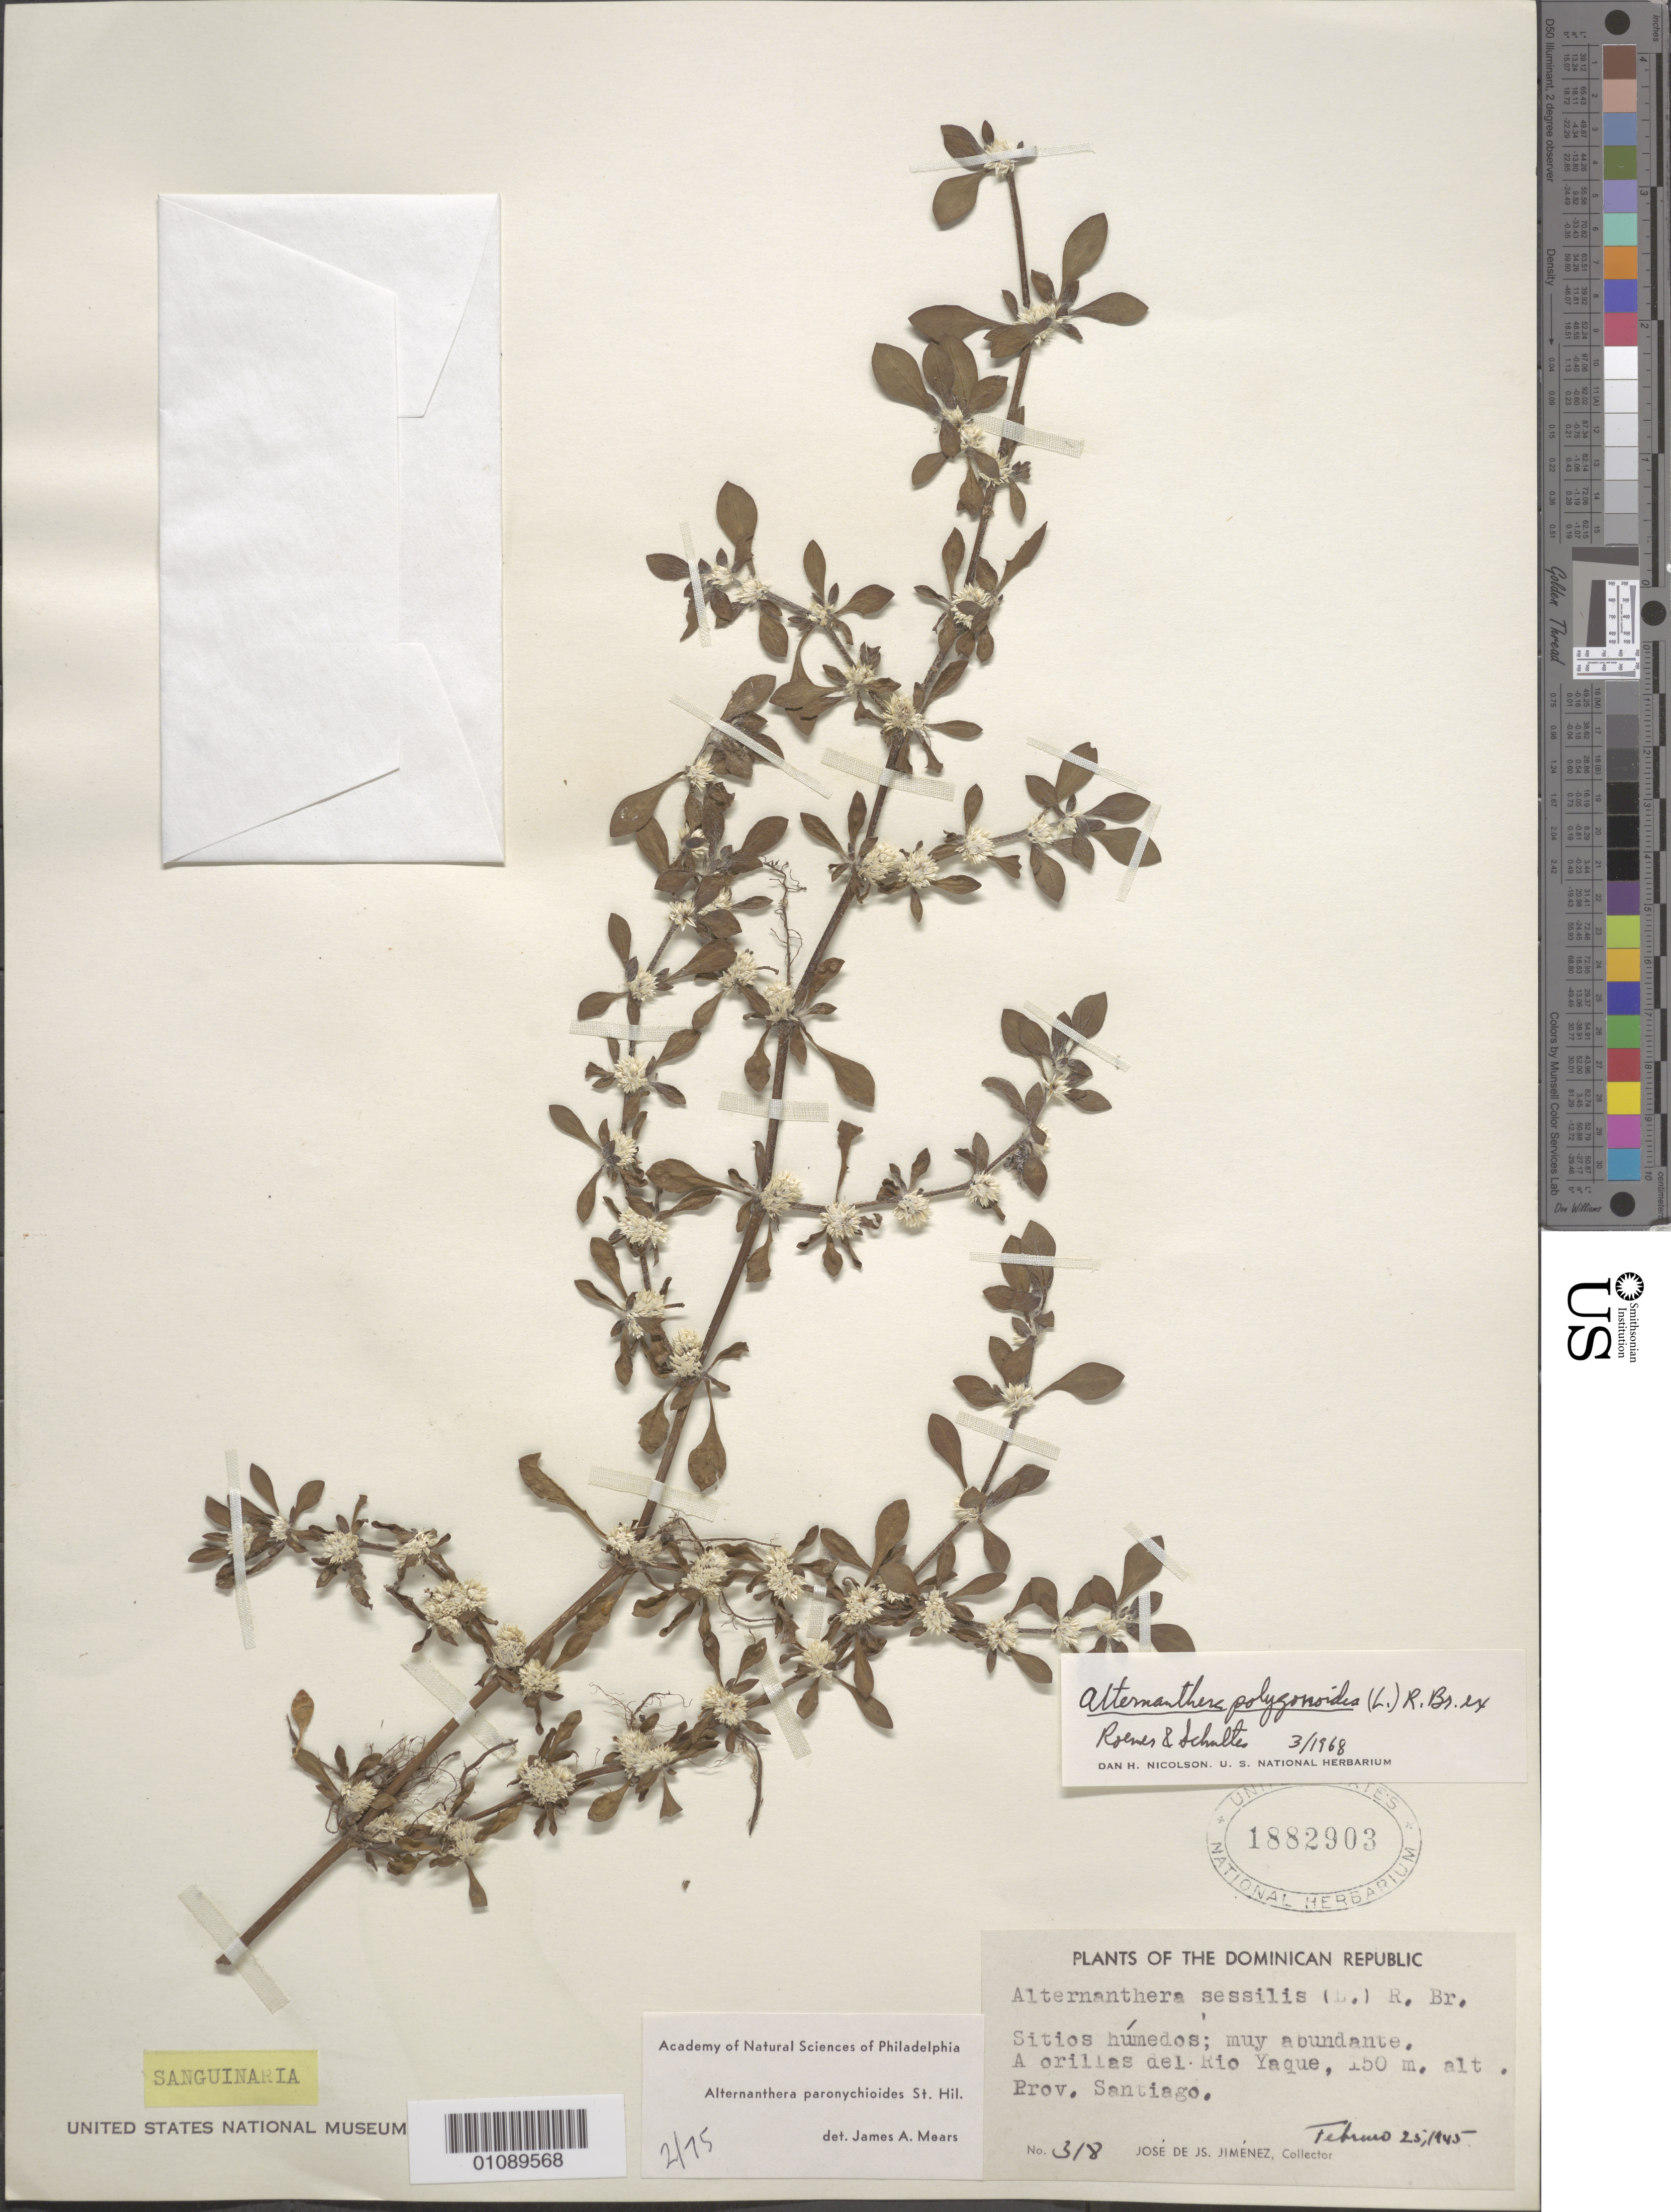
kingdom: Plantae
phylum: Tracheophyta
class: Magnoliopsida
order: Caryophyllales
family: Amaranthaceae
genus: Alternanthera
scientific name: Alternanthera paronychioides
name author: A. St.-Hil.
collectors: J. J. Jiménez Almonte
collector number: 318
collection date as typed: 25 Feb 1945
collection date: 1945-02-25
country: Dominican Republic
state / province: Santiago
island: Hispaniola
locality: A orillas del Rio Yaque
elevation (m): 150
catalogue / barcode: US 1882903